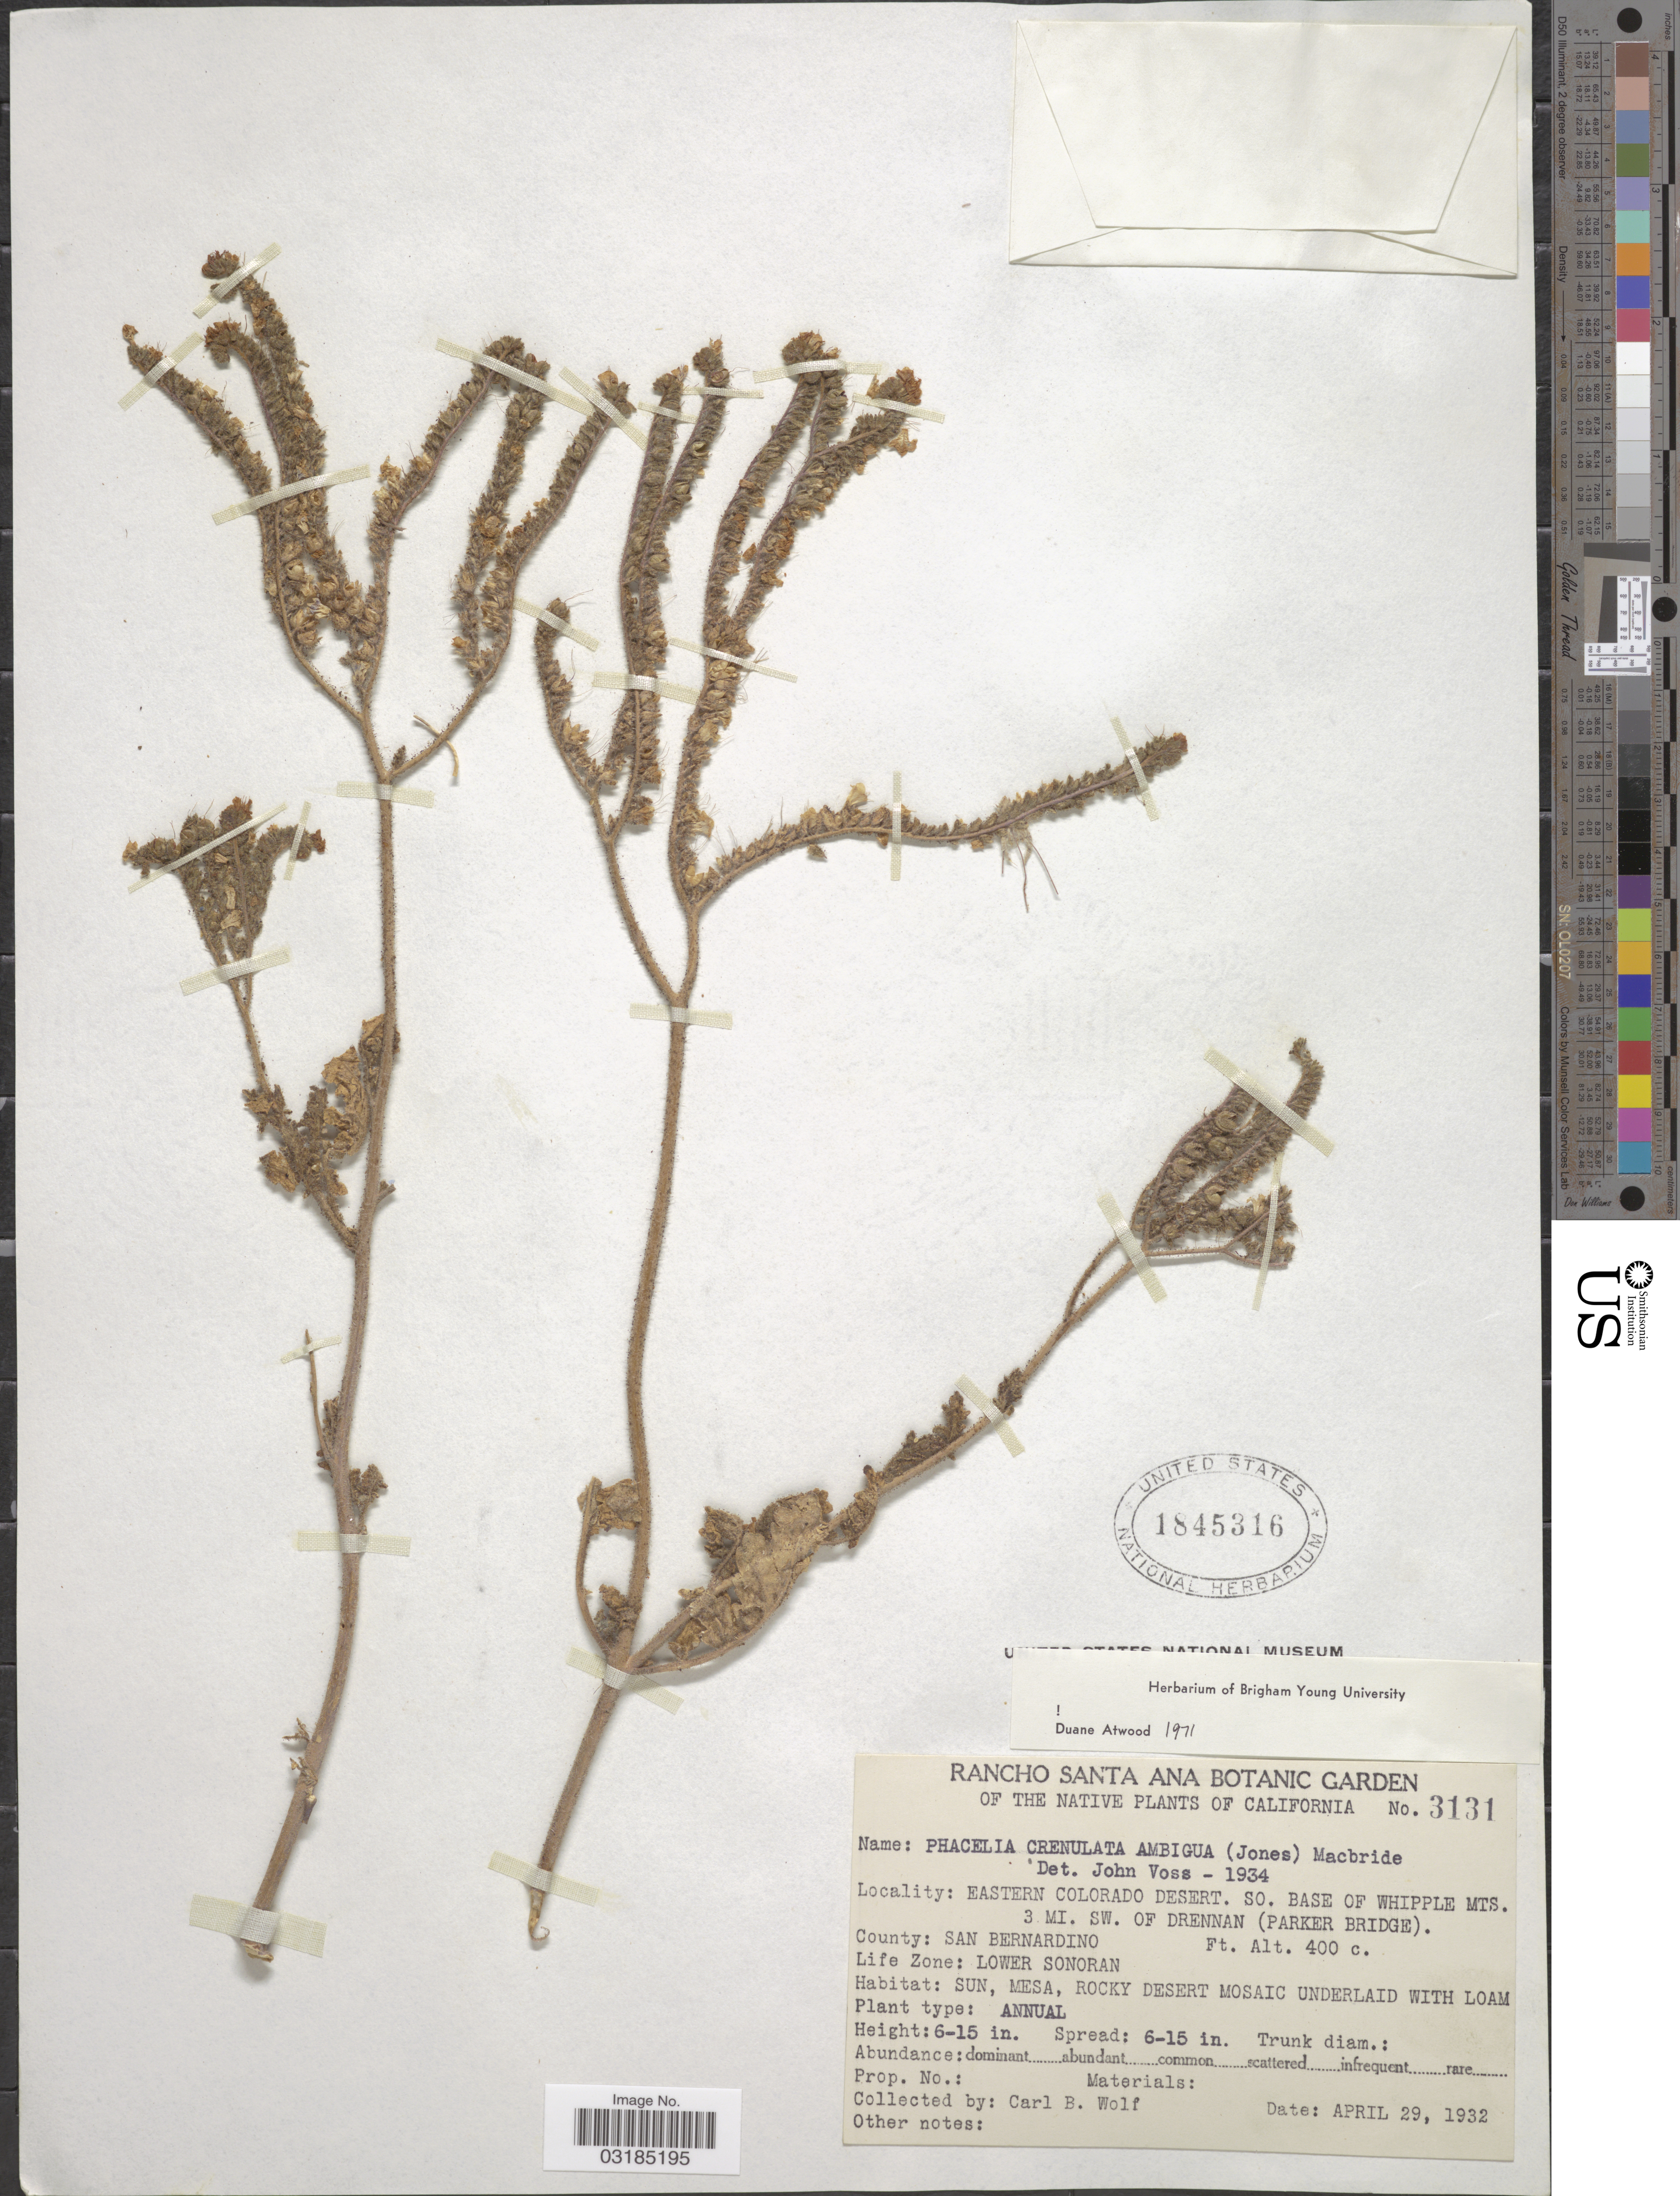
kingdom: Plantae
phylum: Tracheophyta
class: Magnoliopsida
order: Boraginales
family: Hydrophyllaceae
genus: Phacelia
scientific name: Phacelia crenulata var. ambigua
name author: (M.E. Jones) J.F. Macbr.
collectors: C. B. Wolf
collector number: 3131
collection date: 1932-04-29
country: United States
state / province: California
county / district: San Bernardino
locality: Eastern Colorado Desert. So. base of Whipple Mts. 3 mi. sw. of Drennan (Parker Bridge). County: San Bernardino. Life Zone: Lower Sonoran.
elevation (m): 122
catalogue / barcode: US 1845316